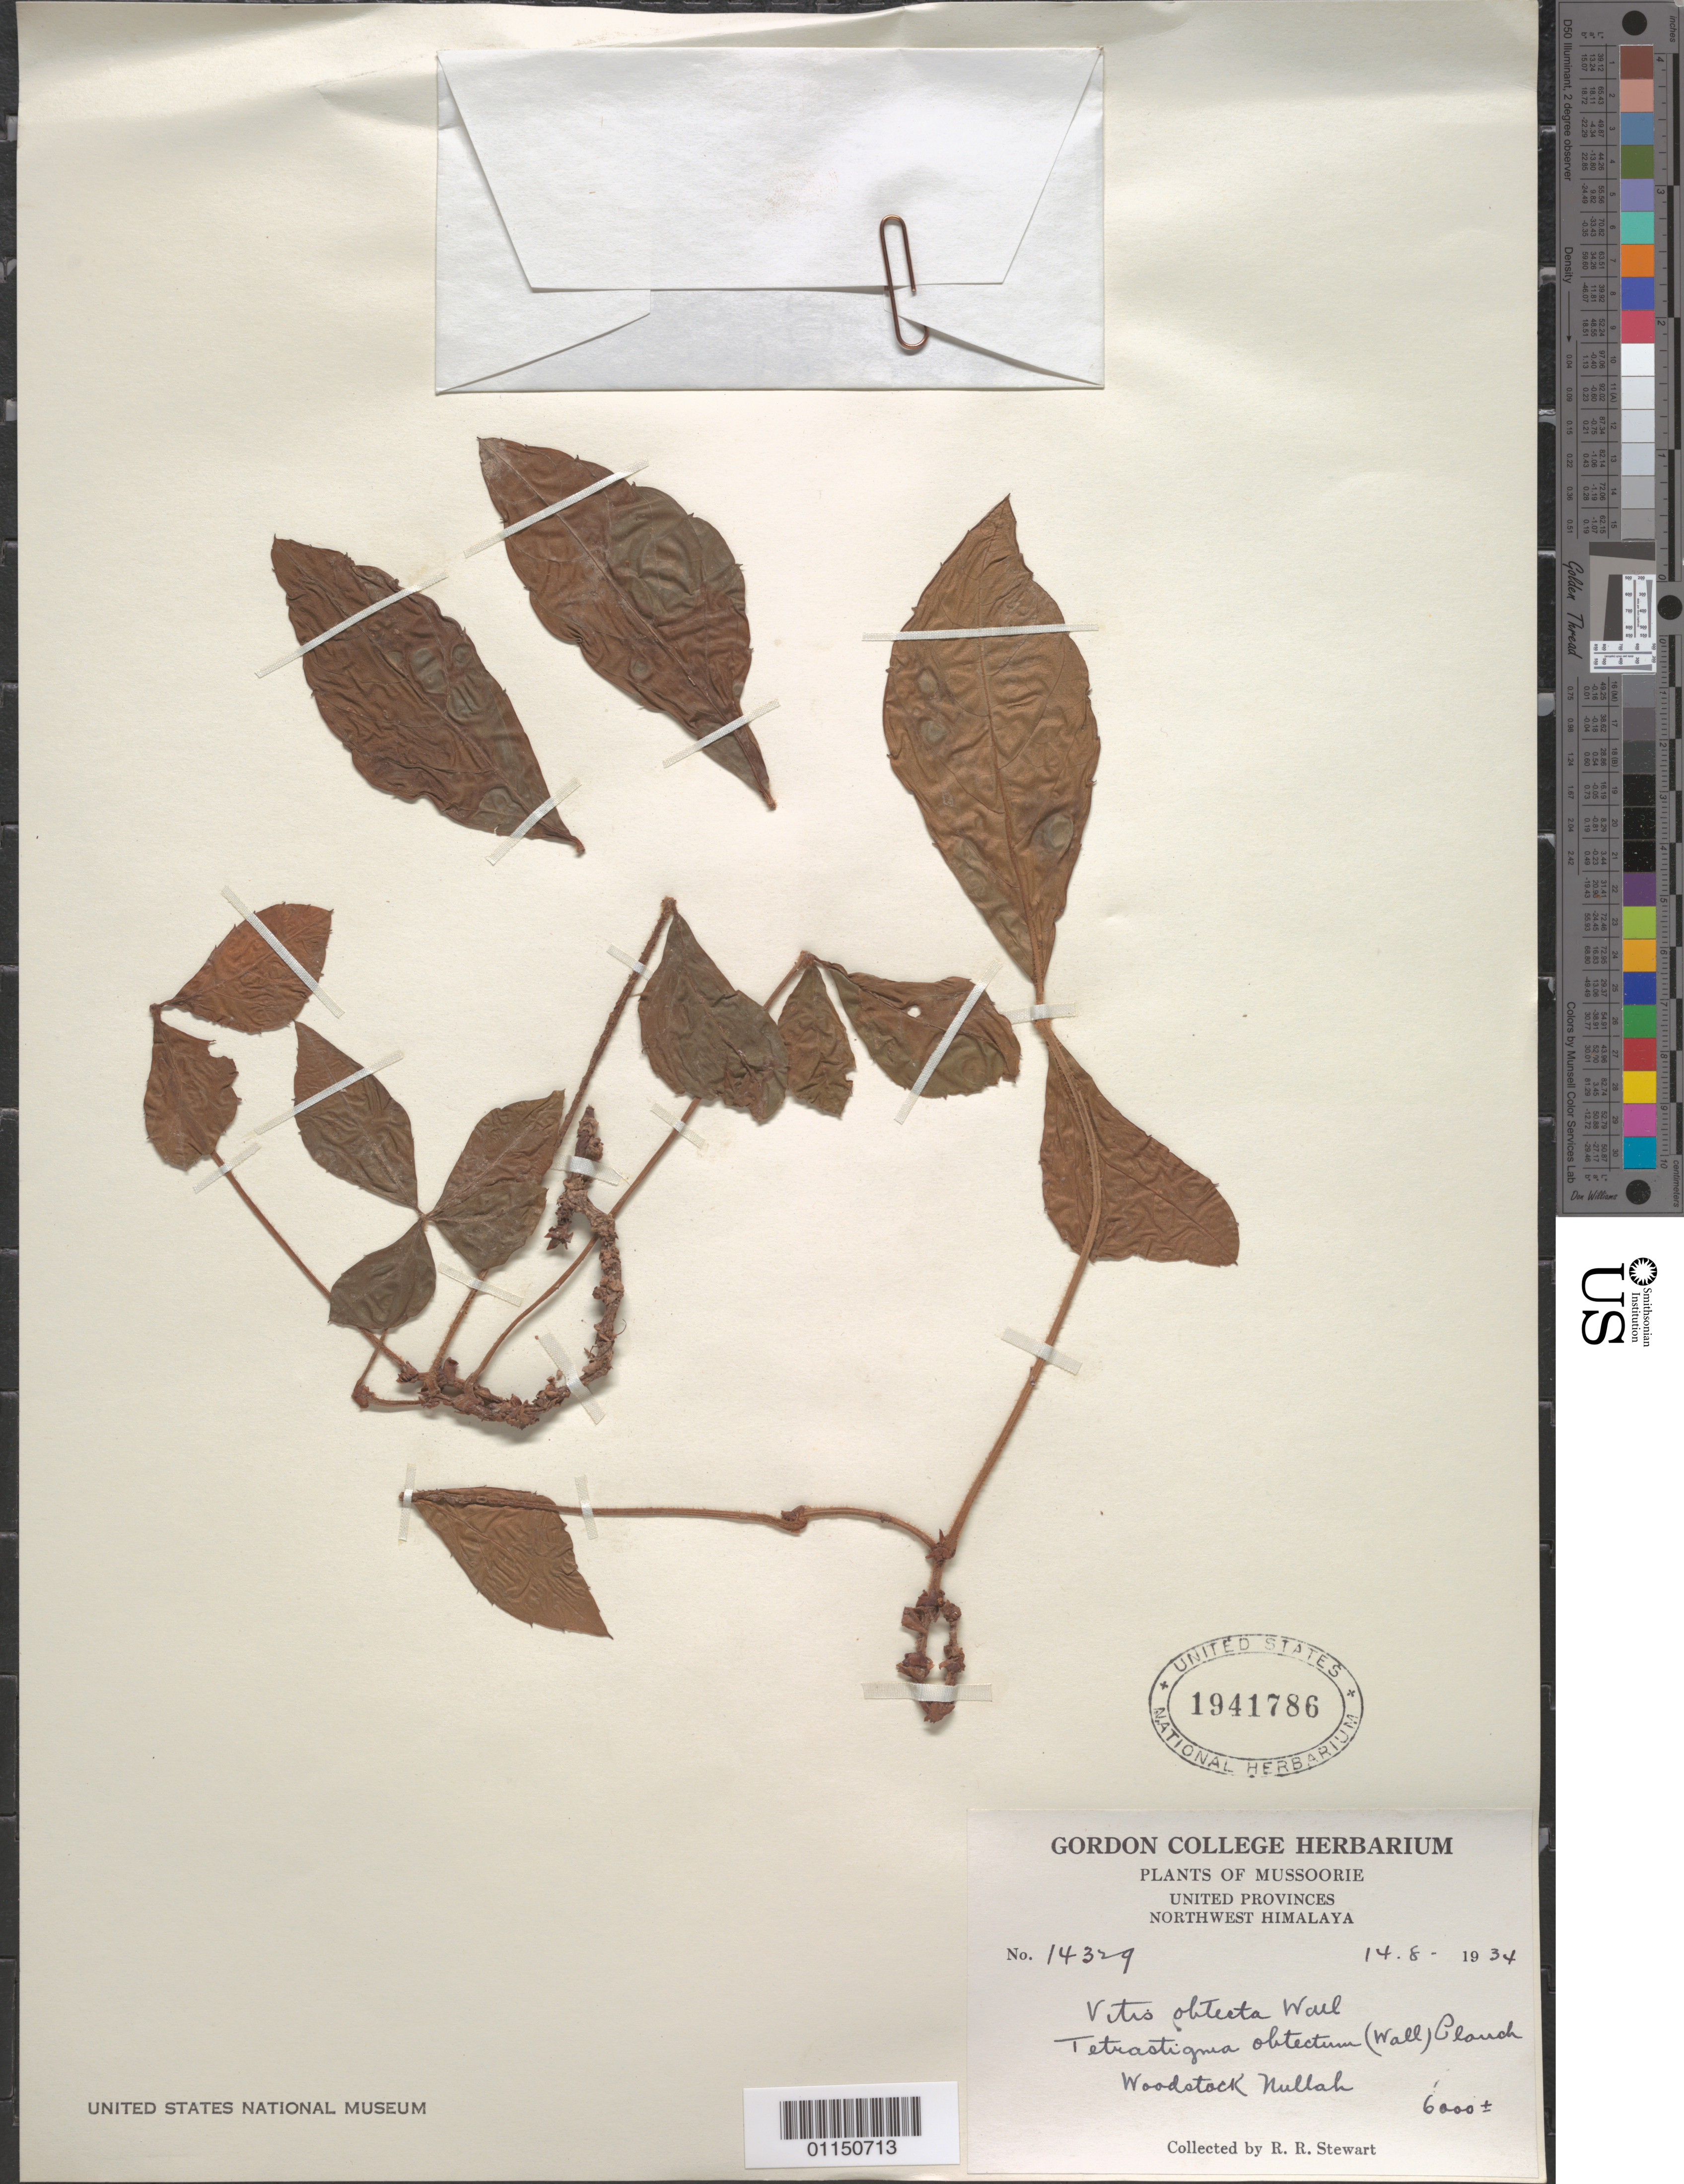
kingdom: Plantae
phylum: Tracheophyta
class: Magnoliopsida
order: Vitales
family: Vitaceae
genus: Tetrastigma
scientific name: Tetrastigma obtectum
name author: (Wall. ex Laws.) Planch. ex Franch.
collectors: R. R. Stewart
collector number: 14329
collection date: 1934-08-14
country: India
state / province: Uttarakhand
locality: NW Himalaya. Woodstock Nullah.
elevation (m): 1829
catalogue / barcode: US 1941786